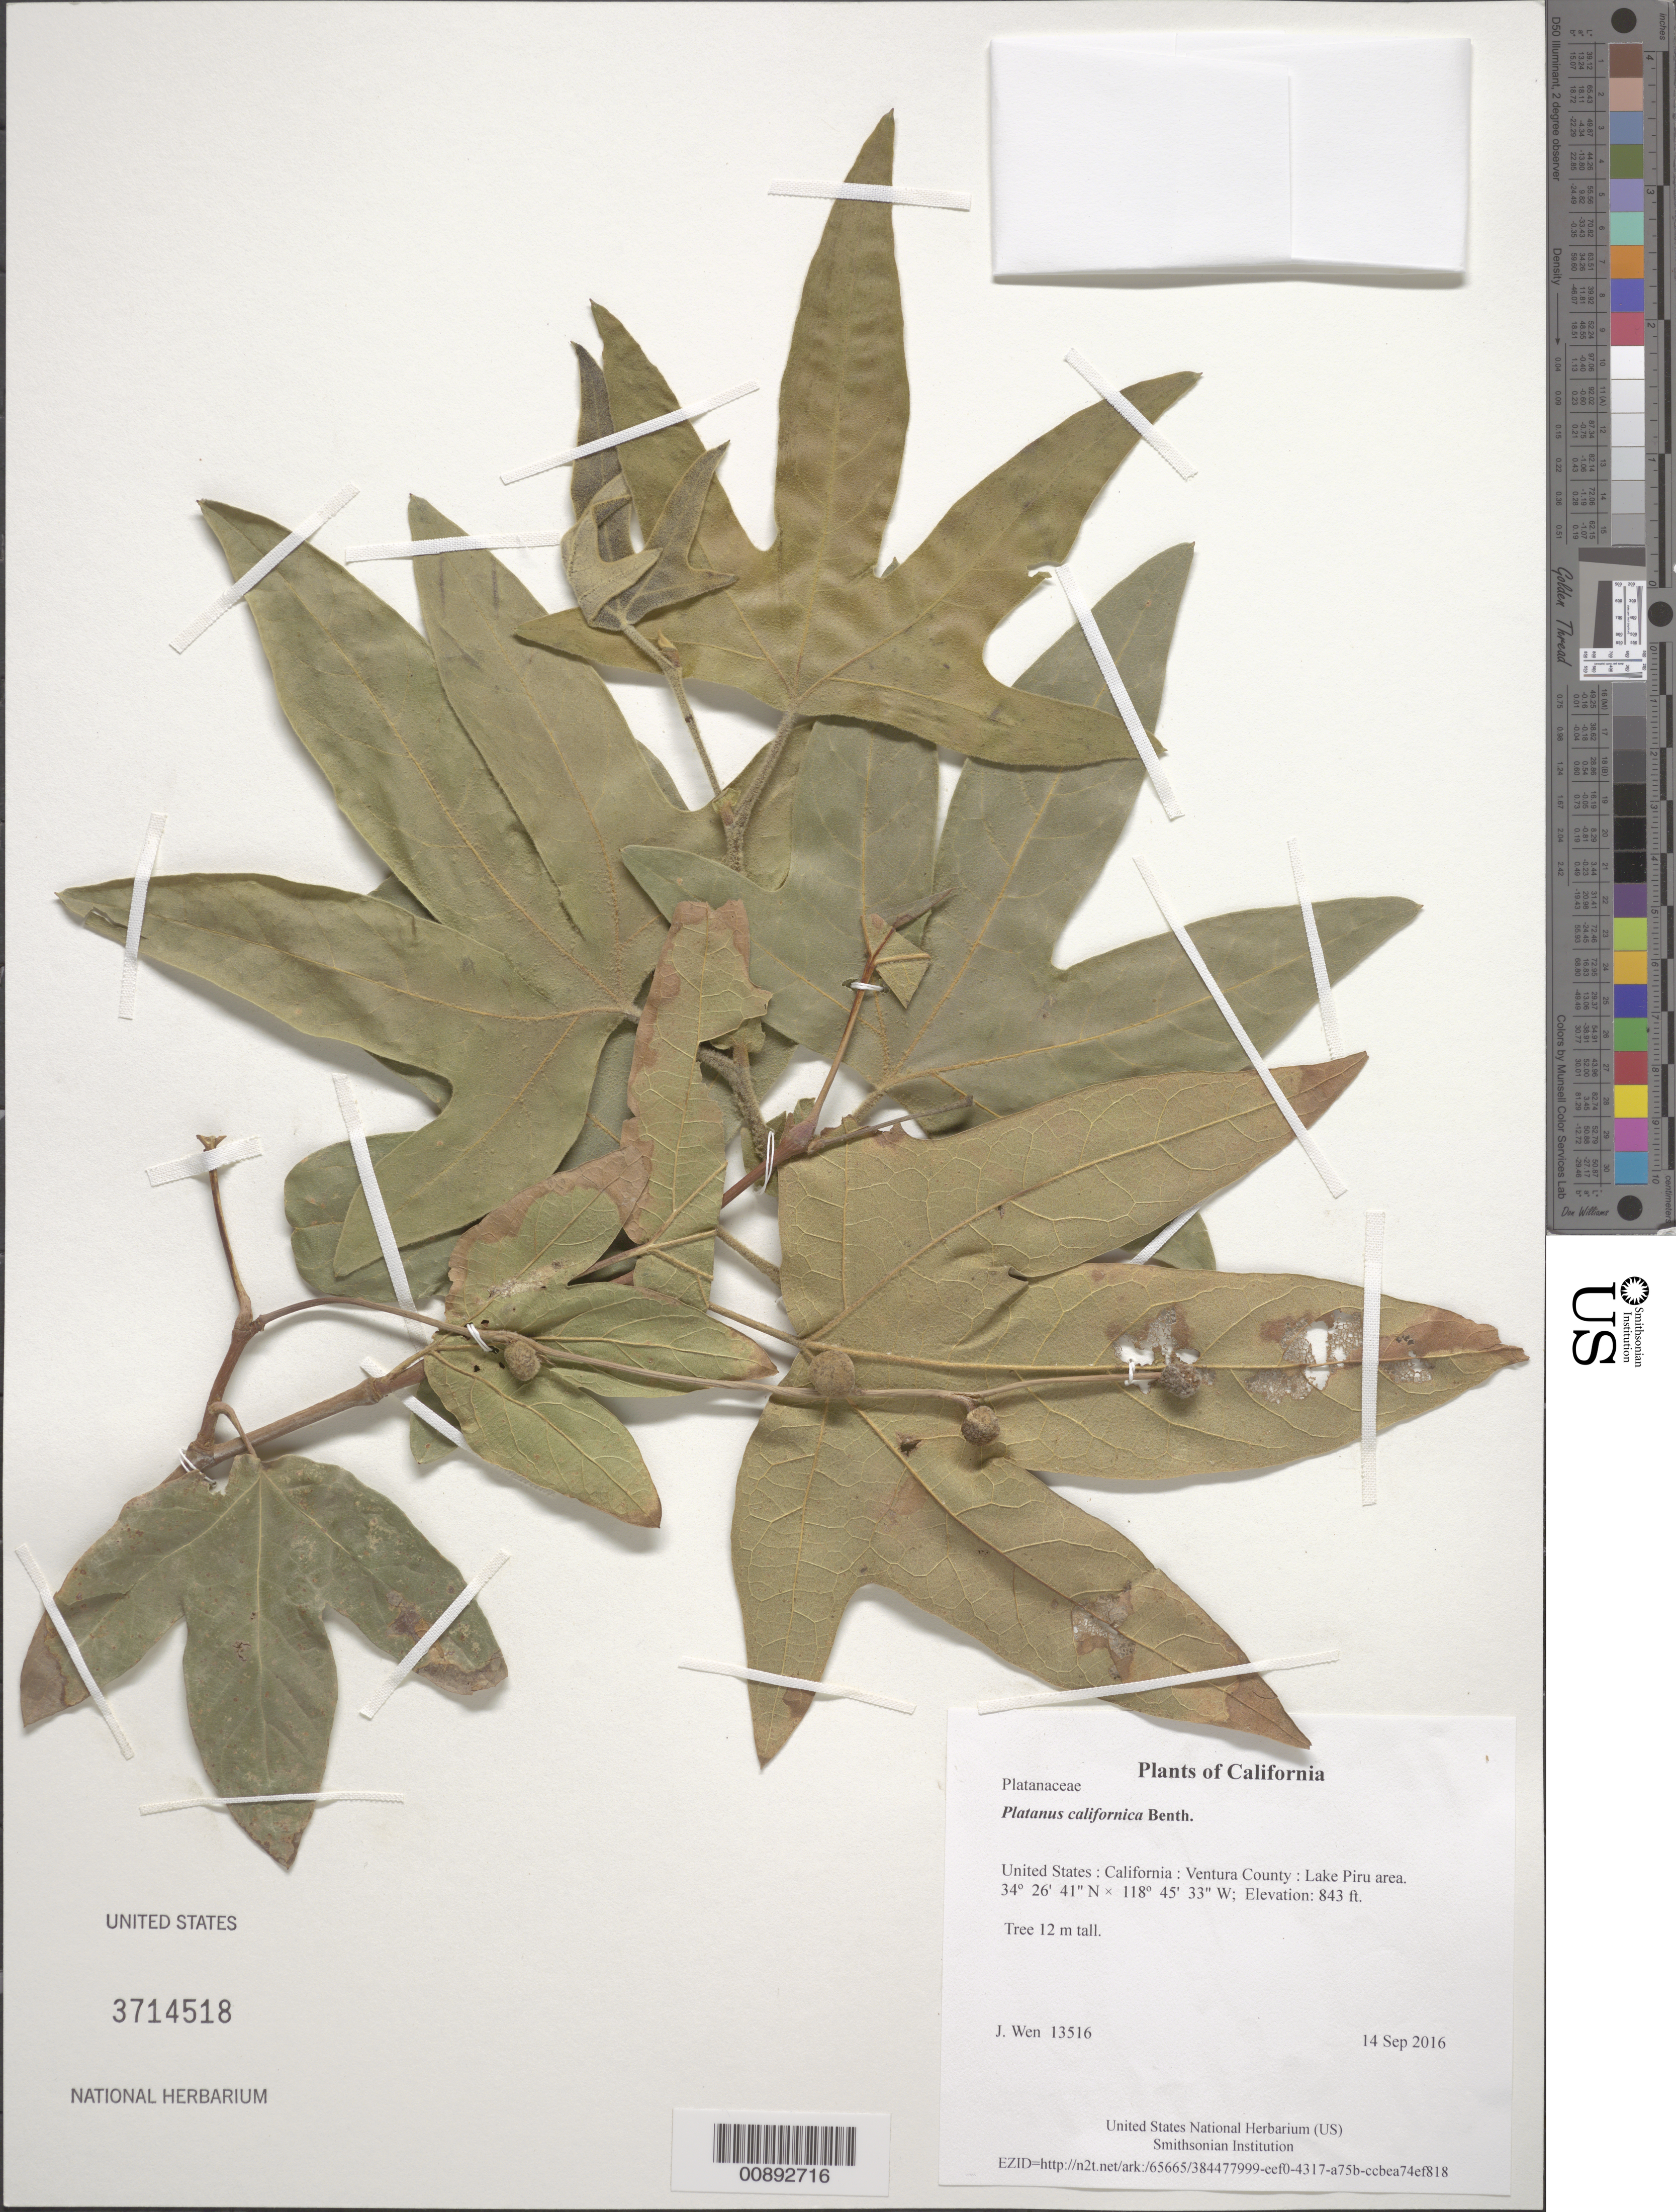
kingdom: Plantae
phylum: Tracheophyta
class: Magnoliopsida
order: Proteales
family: Platanaceae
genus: Platanus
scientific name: Platanus californica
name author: Benth.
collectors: J. Wen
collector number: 13516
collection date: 2016-09-14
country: United States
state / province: California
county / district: Ventura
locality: Lake Piru area.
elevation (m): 257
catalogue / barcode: US 3714518